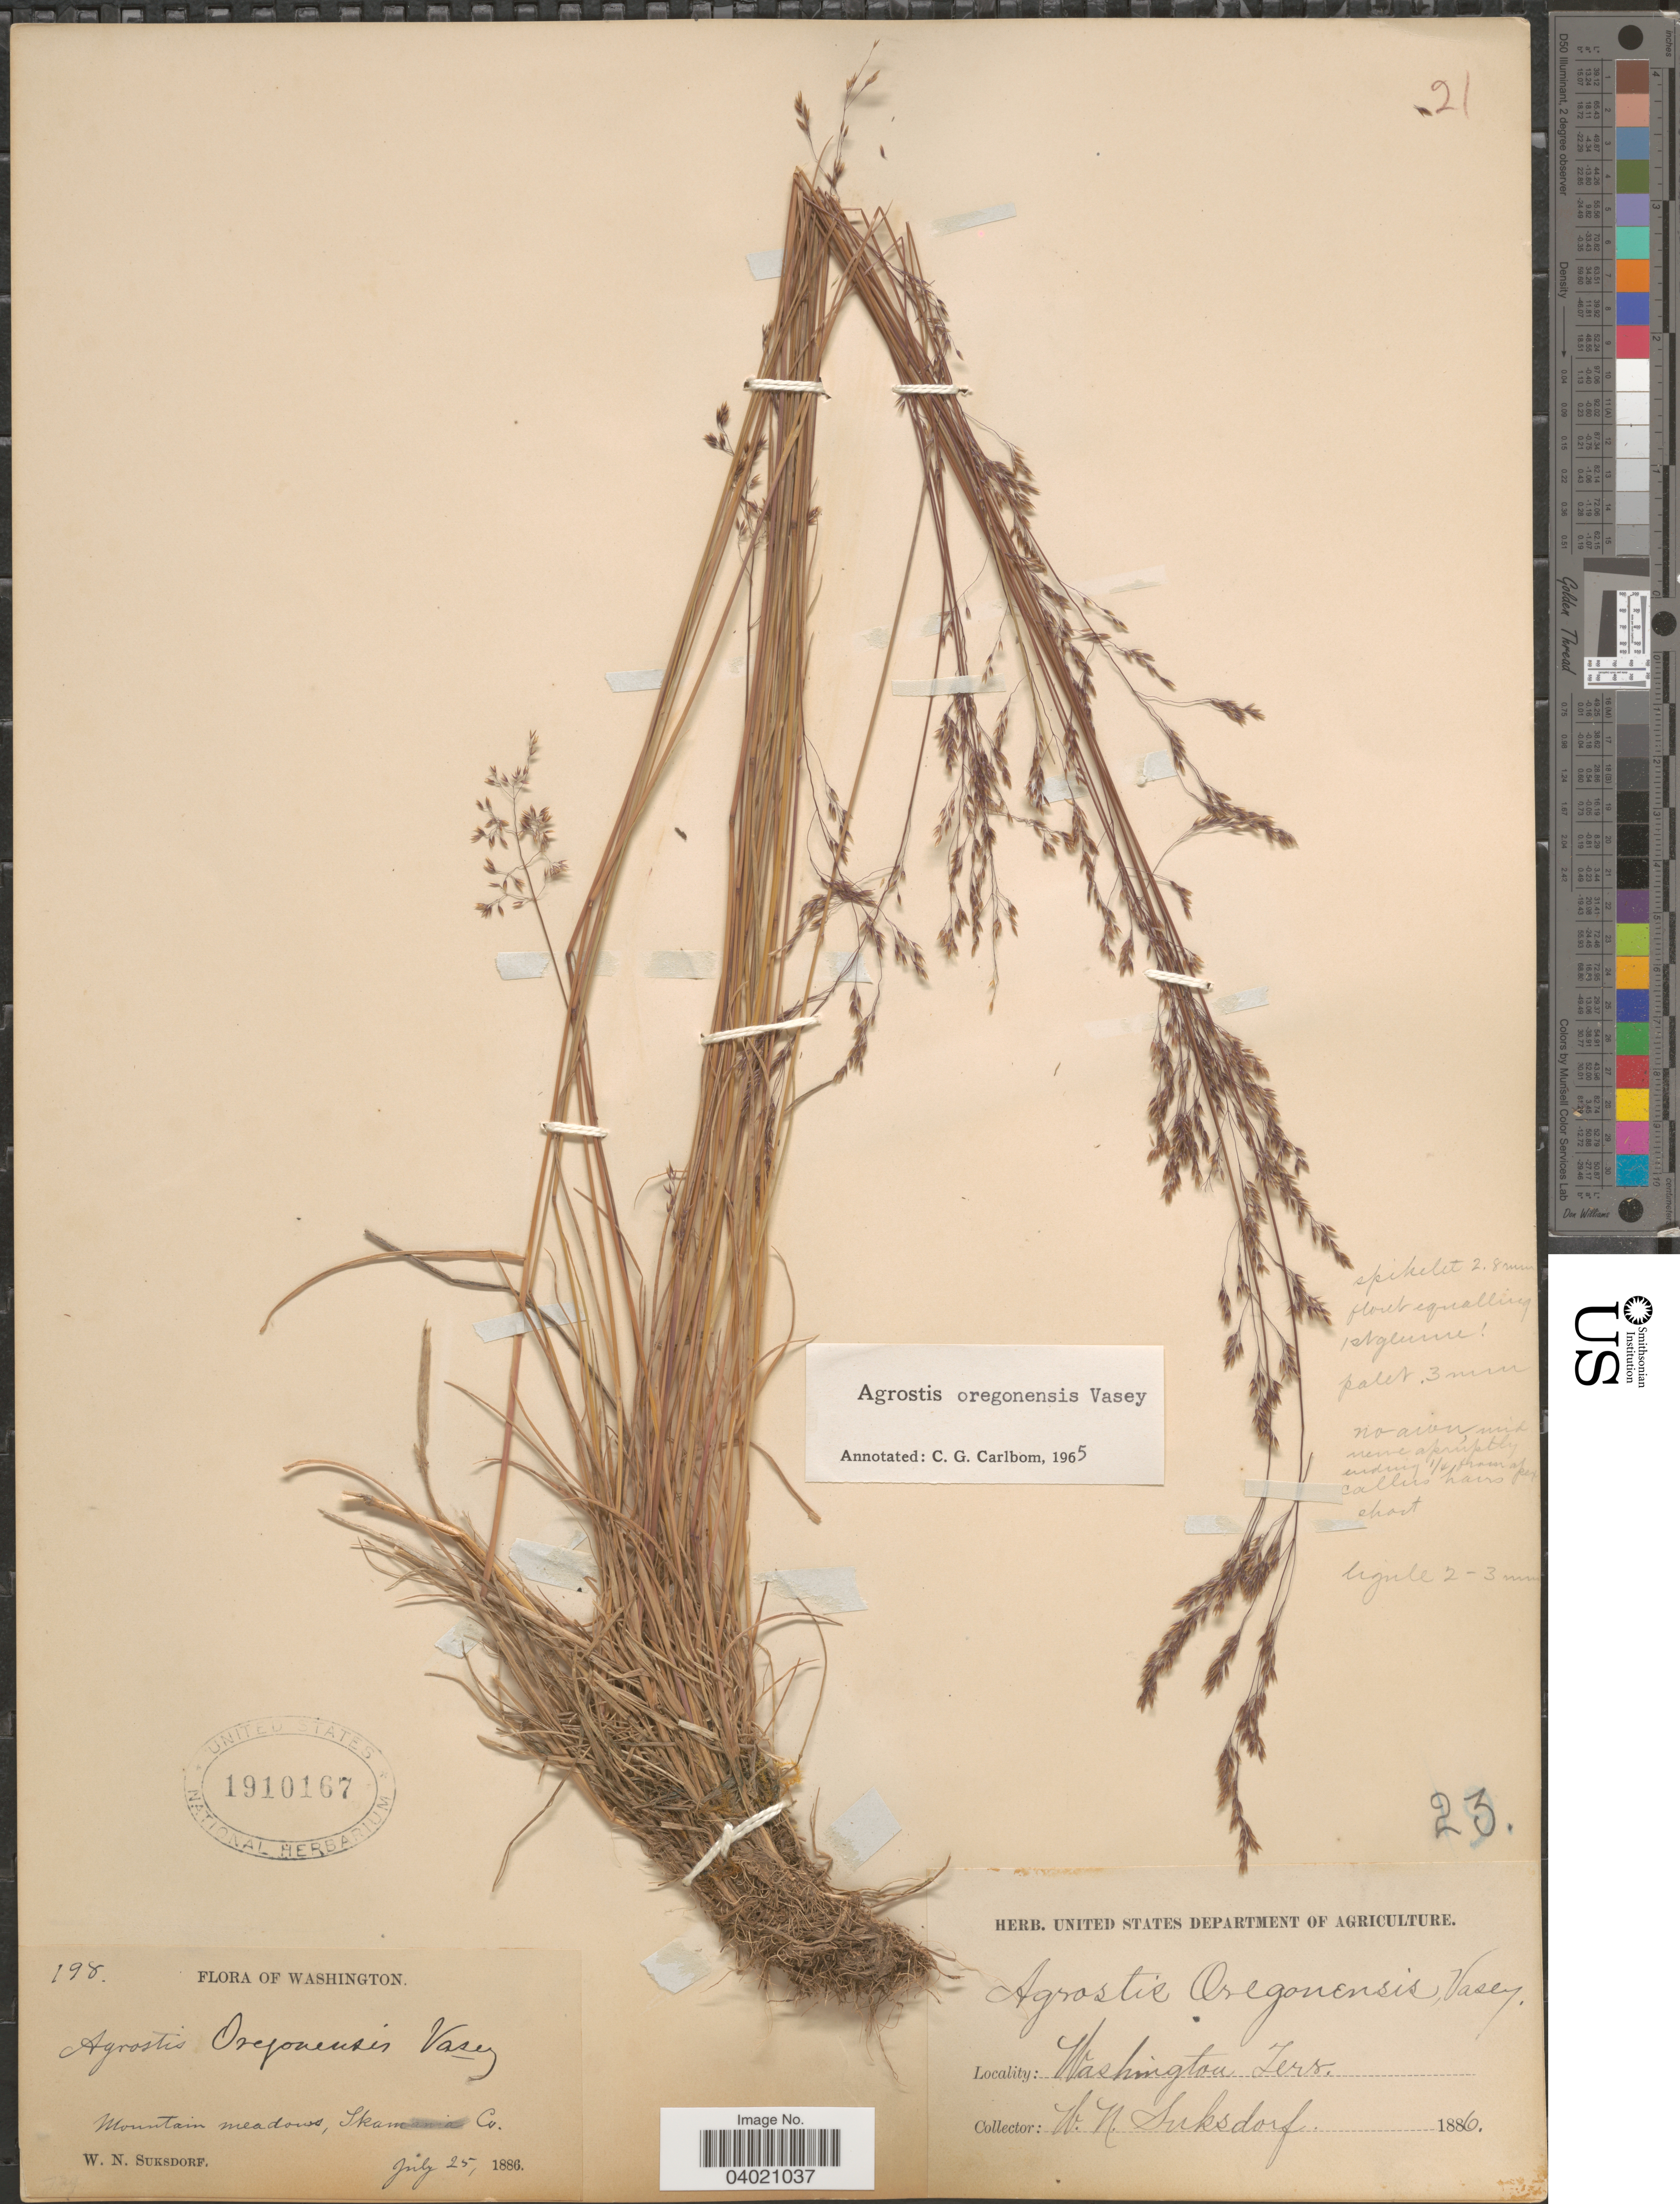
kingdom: Plantae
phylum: Tracheophyta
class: Liliopsida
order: Poales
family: Poaceae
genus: Agrostis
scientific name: Agrostis oregonensis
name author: Vasey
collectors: W. N. Suksdorf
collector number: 198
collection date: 1886-07-25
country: United States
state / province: Washington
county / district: Skamania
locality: Mountain meadows, Skamania Co. Washington Terr.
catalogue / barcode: US 1910167